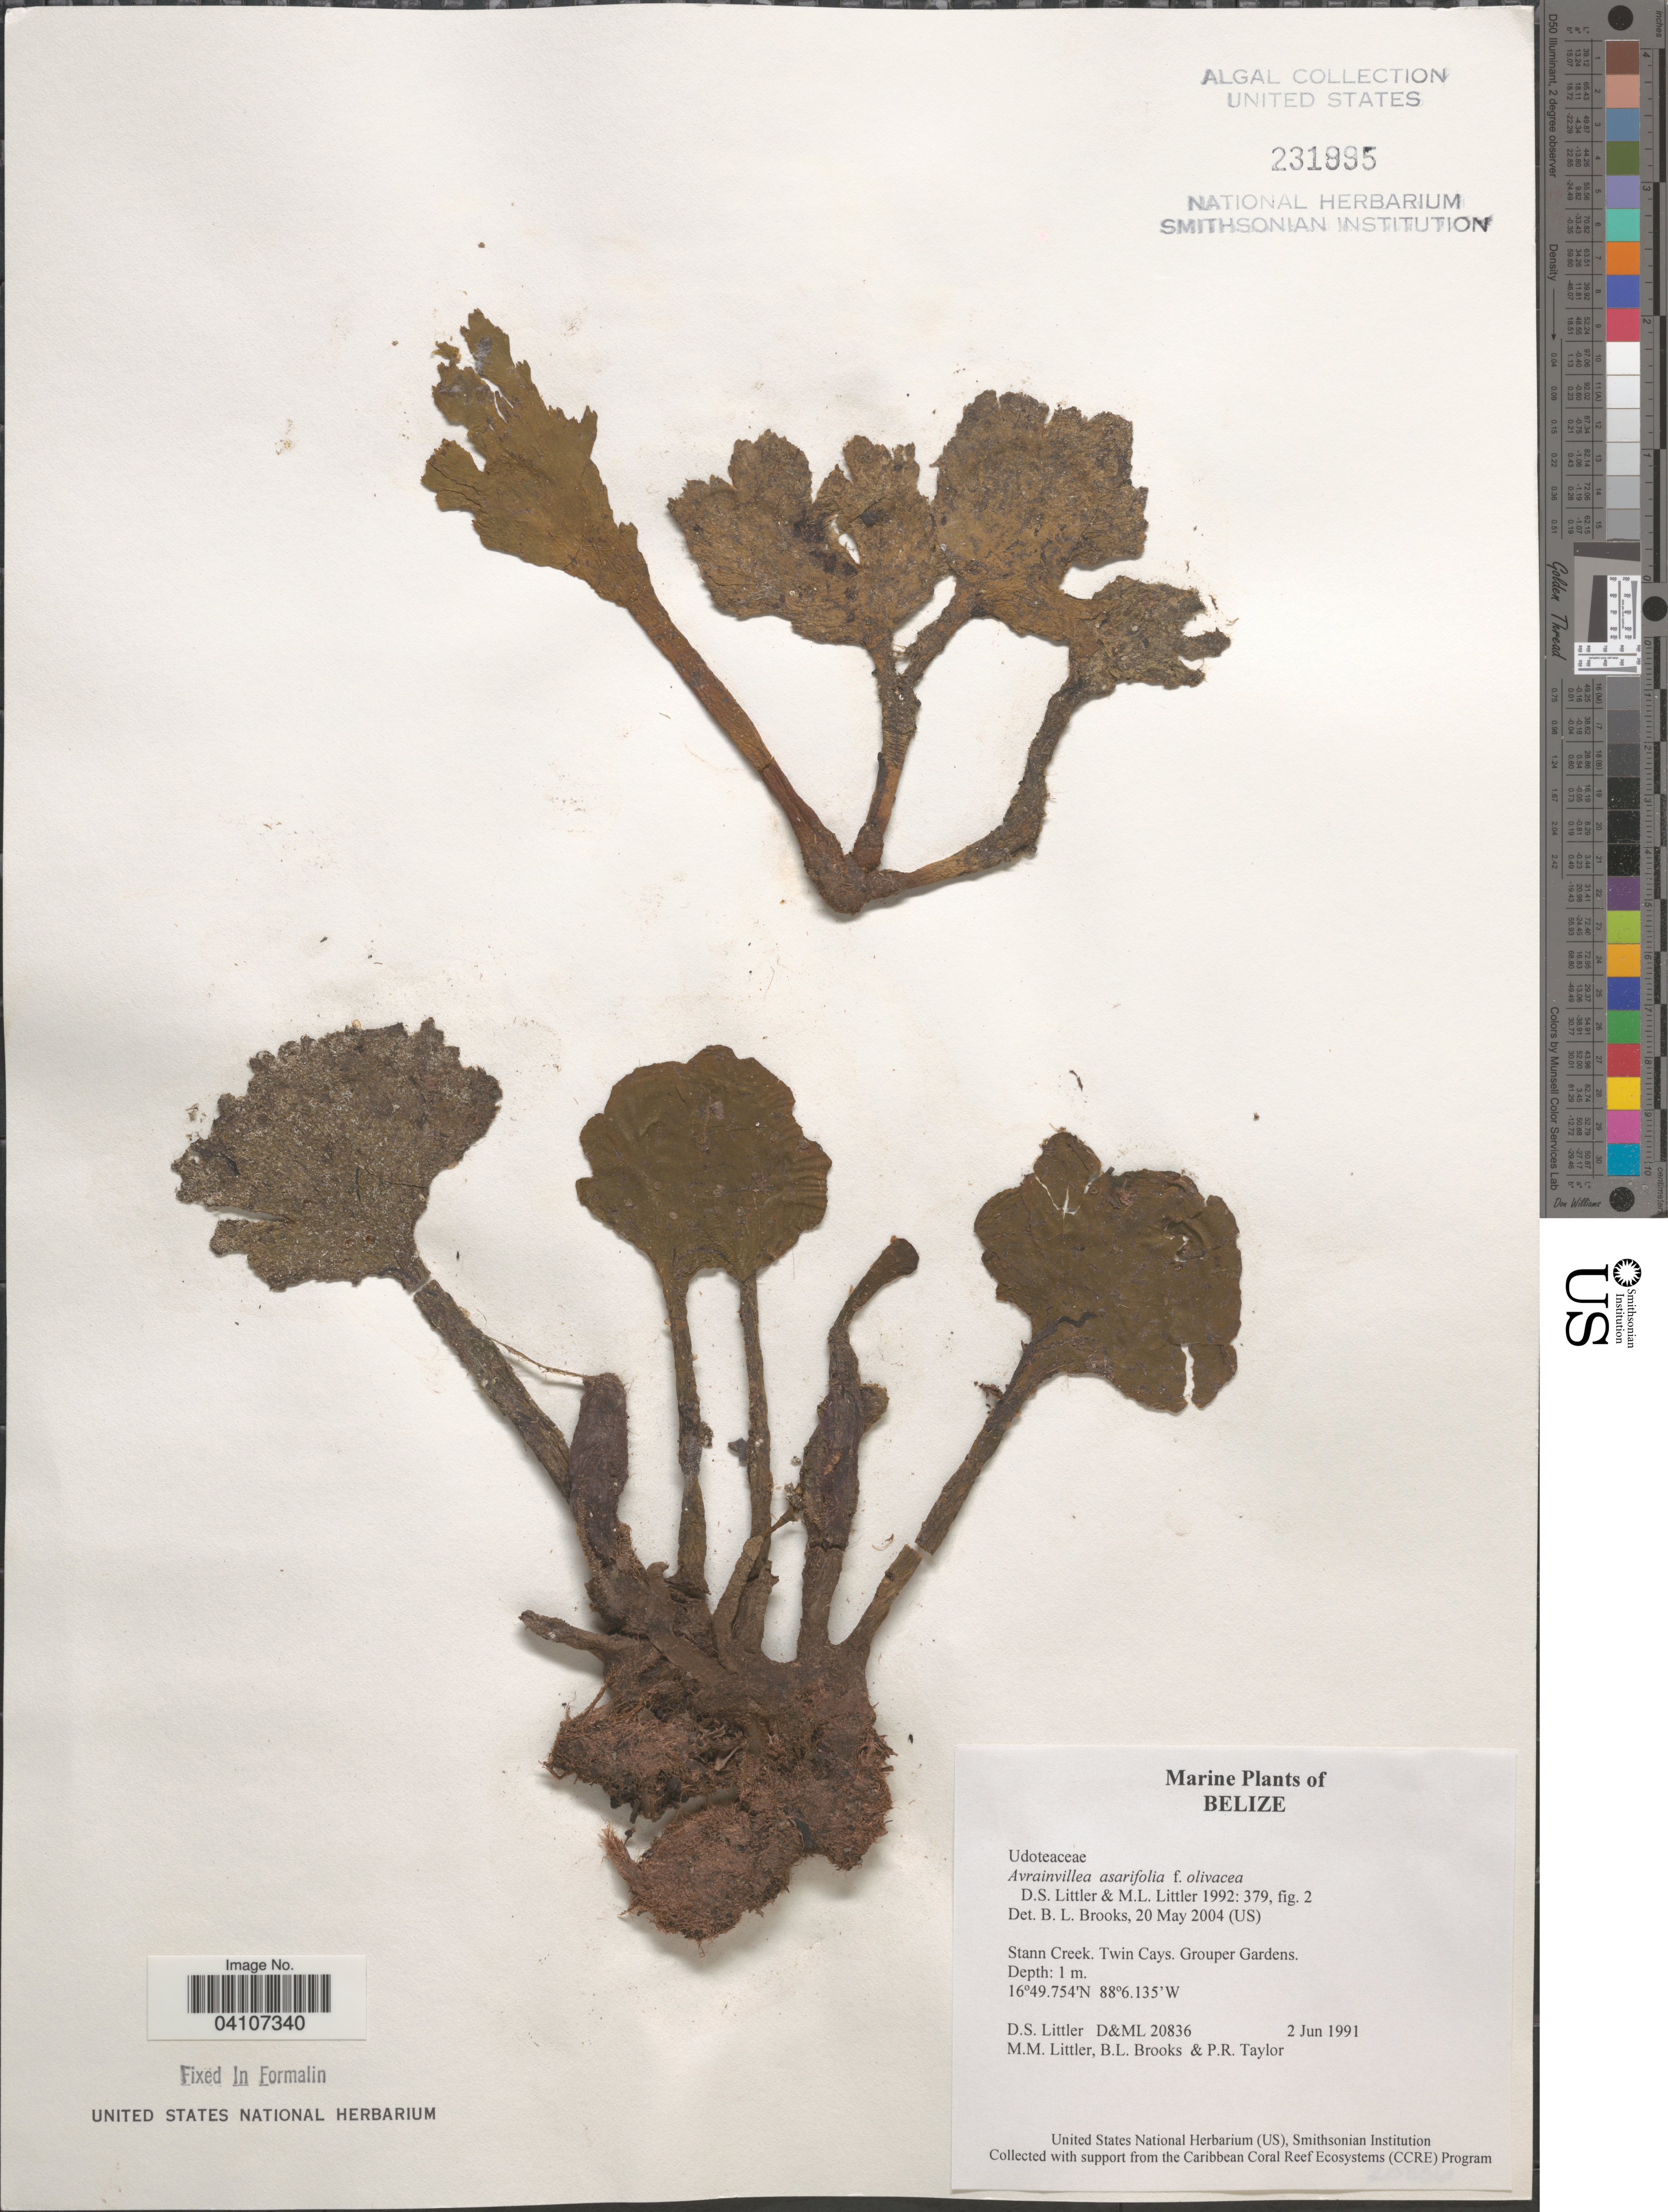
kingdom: Plantae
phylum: Chlorophyta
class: Ulvophyceae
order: Bryopsidales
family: Dichotomosiphonaceae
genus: Avrainvillea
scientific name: Avrainvillea asarifolia f. olivacea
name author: D.S. Littler & Littler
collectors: D. S. Littler, B. Brooks & P. R. Taylor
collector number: D&ML 20836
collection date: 1991-06-02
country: Belize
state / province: Stann Creek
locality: Twin Cays. Grouper Gardens.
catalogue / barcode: US 231895